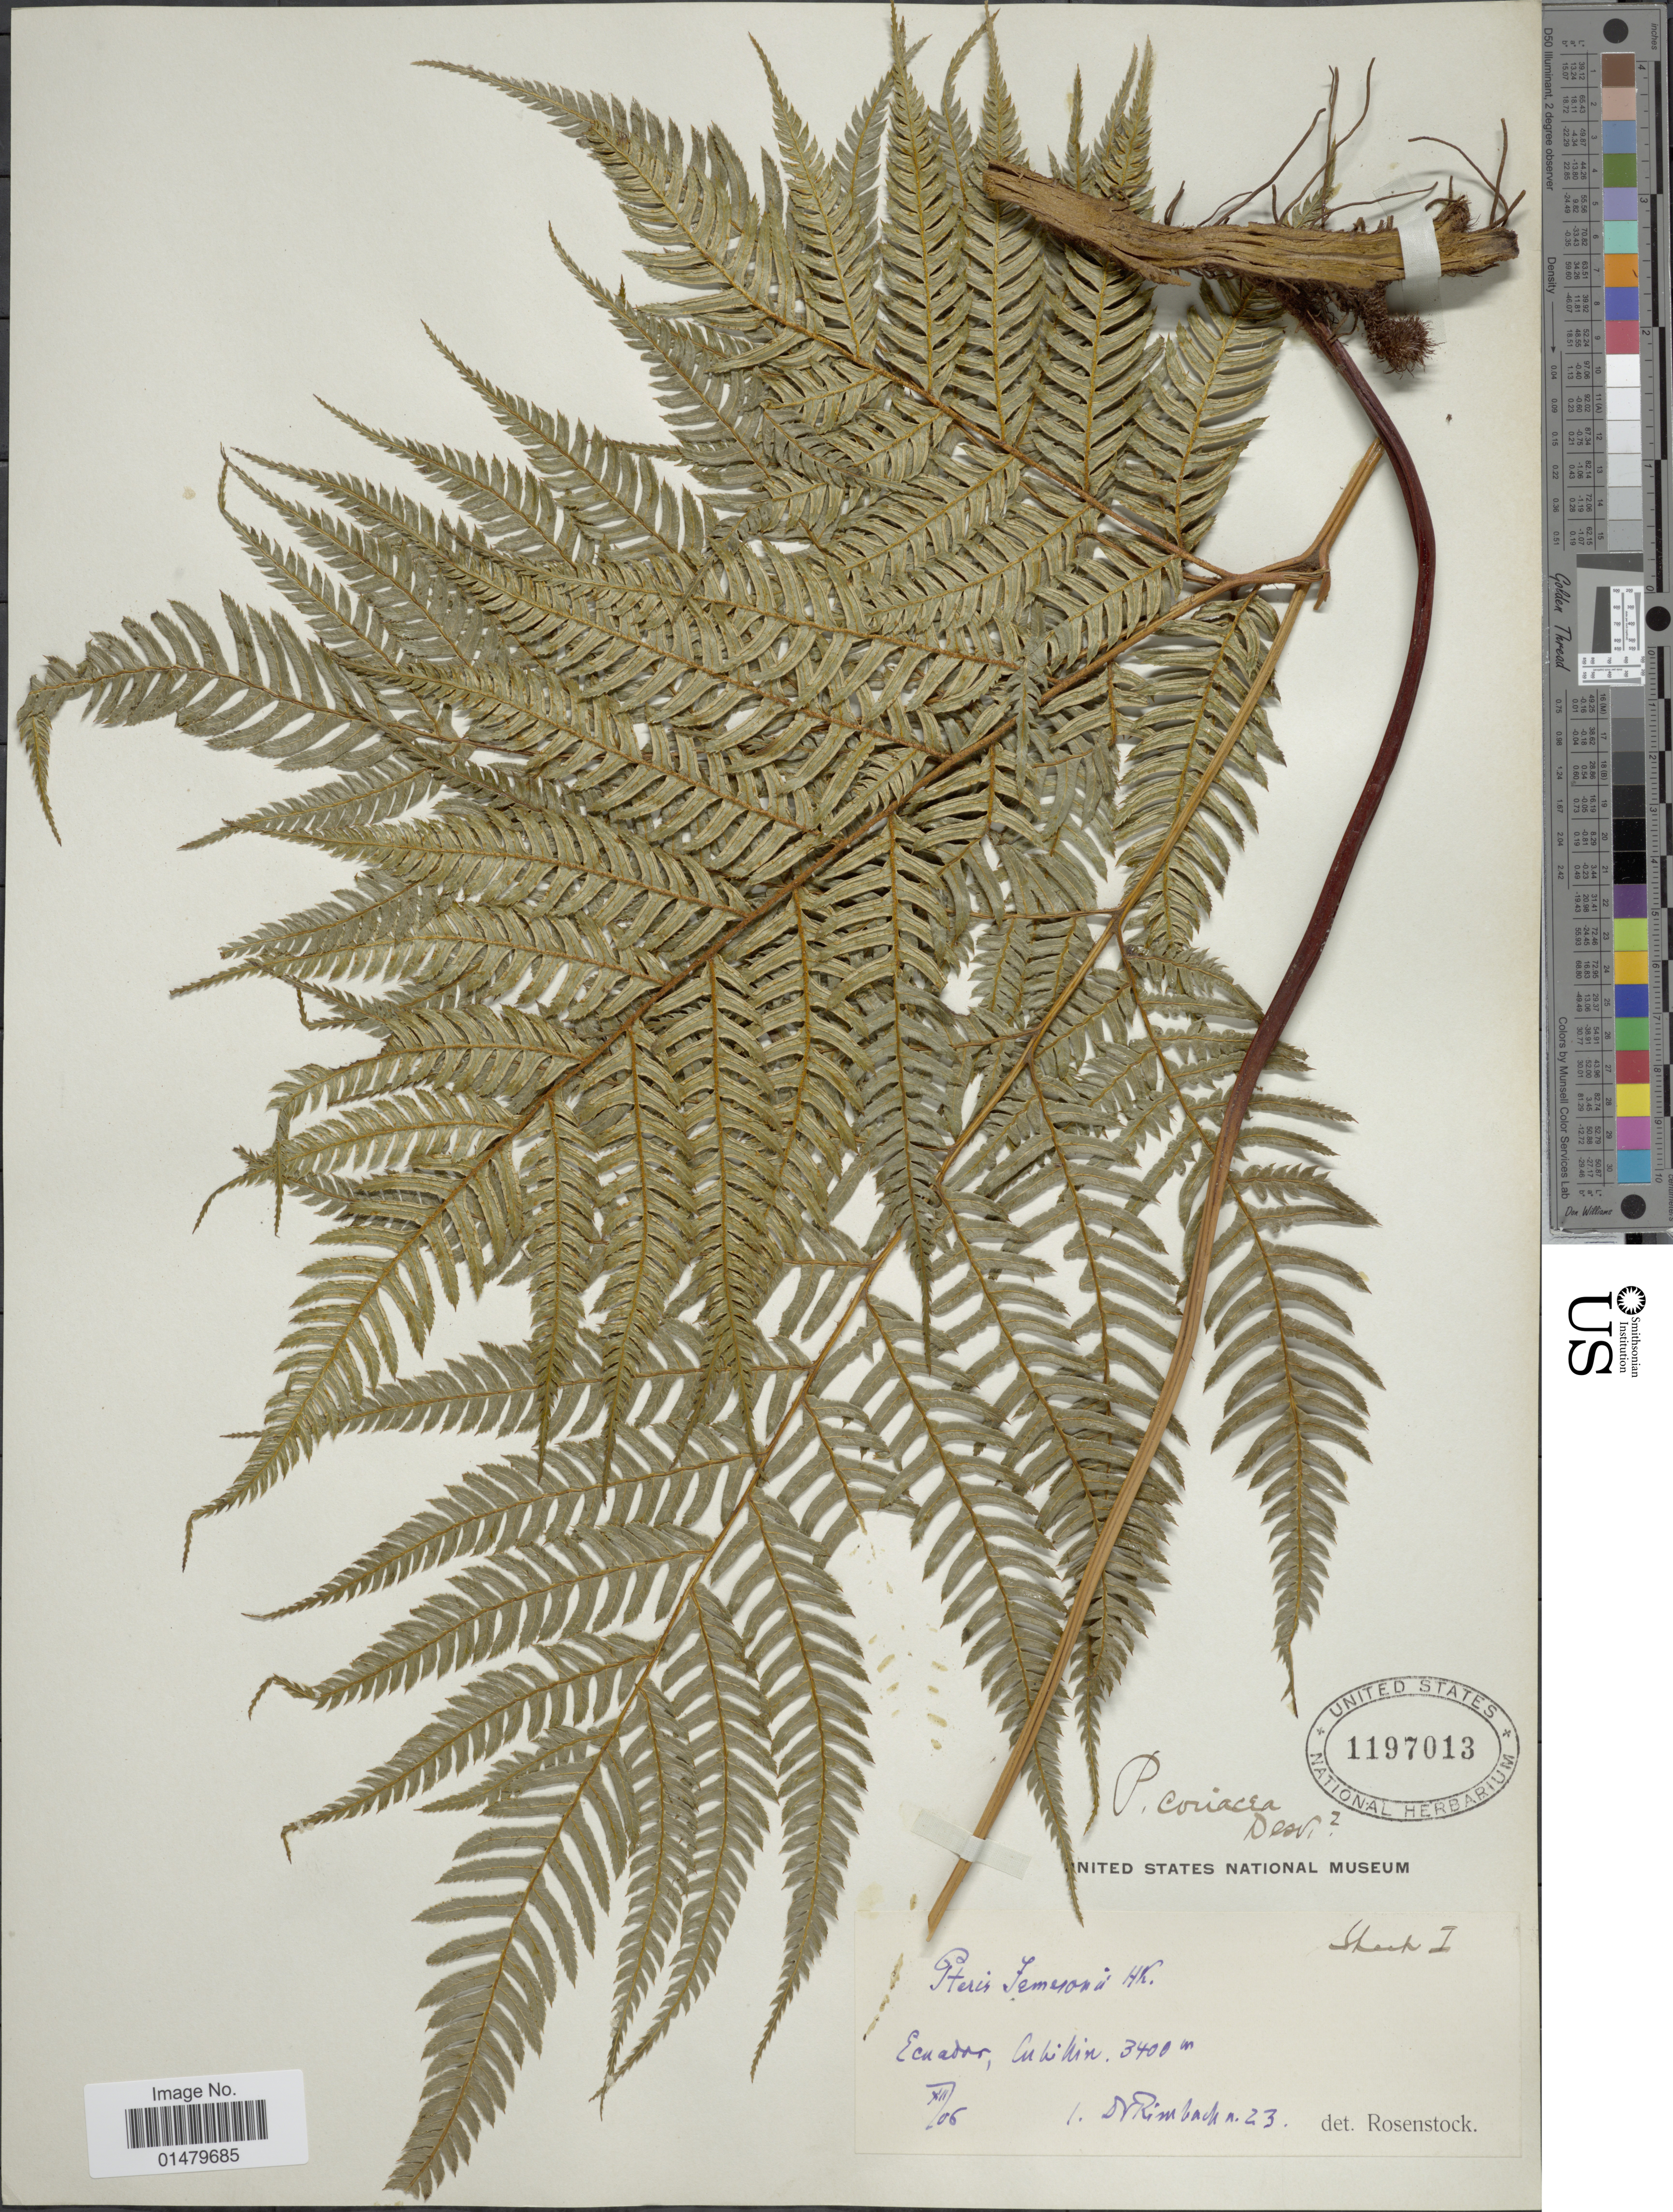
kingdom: Plantae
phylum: Tracheophyta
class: Polypodiopsida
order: Polypodiales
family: Pteridaceae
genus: Pteris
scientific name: Pteris muricata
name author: Rosenst.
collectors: Rimbach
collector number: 23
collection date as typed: Transcribed d/m/y: /12/6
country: Ecuador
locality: Cubillin.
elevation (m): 3400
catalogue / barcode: US 1197013